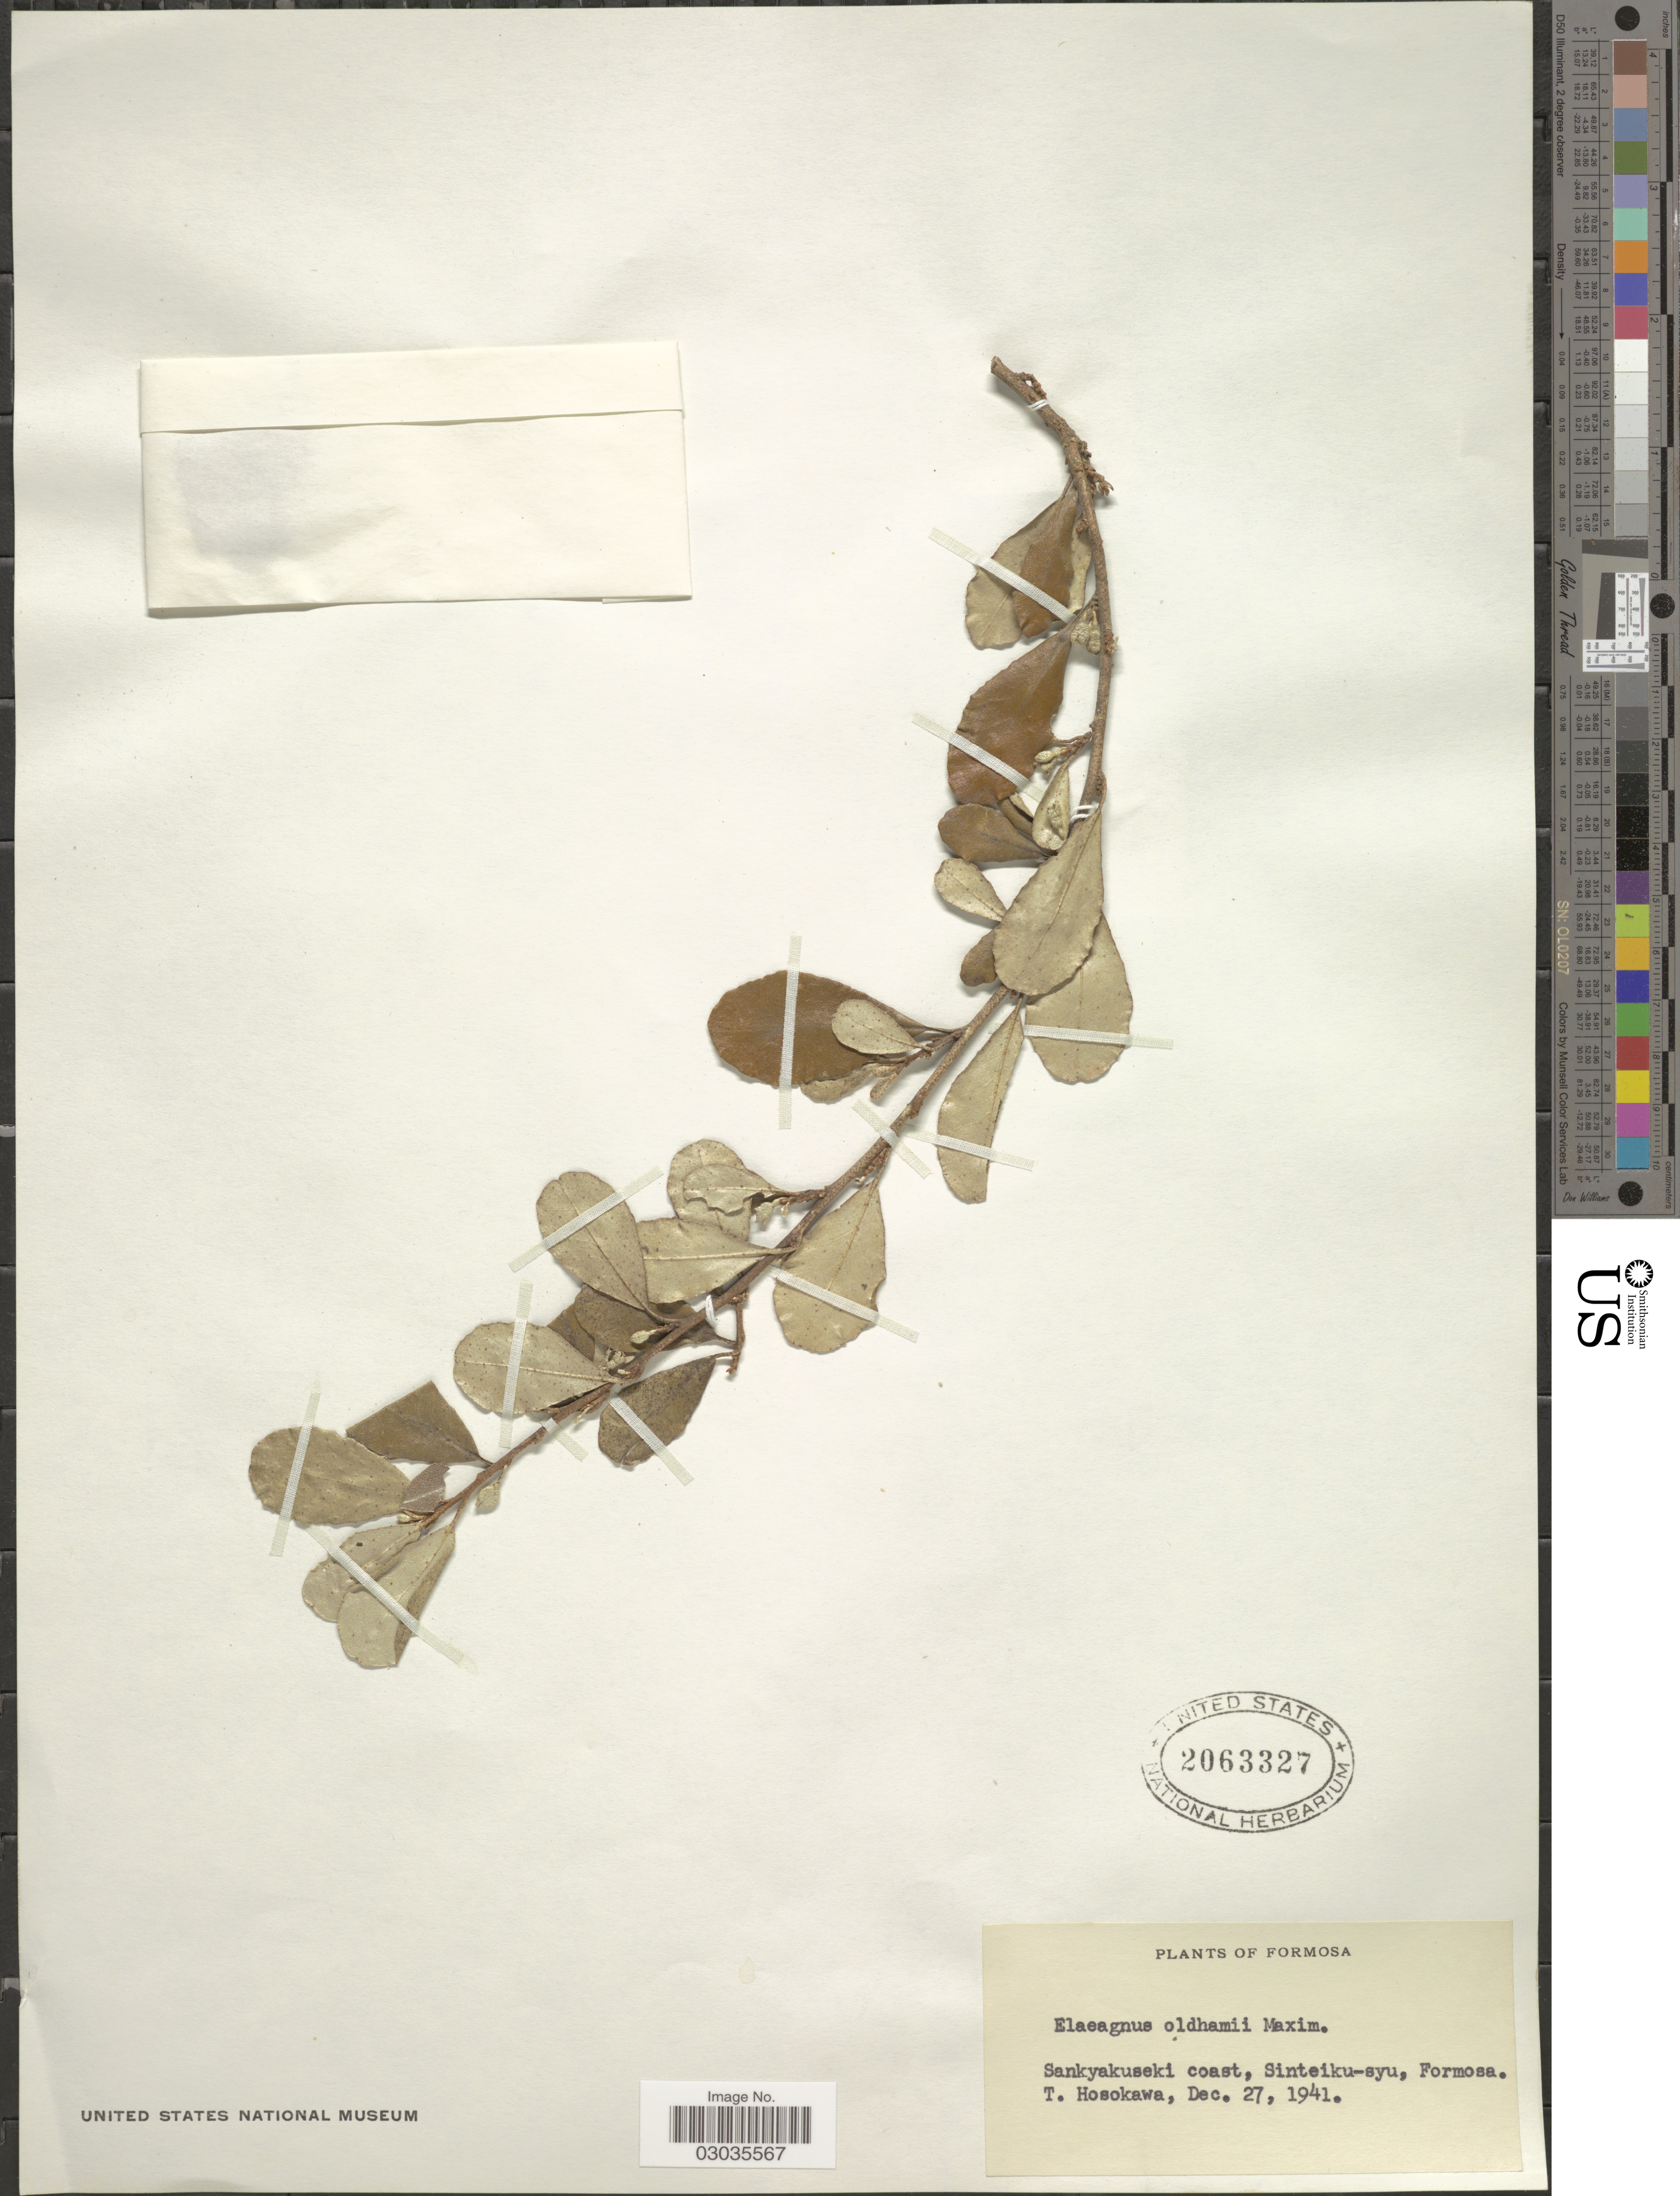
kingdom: Plantae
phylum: Tracheophyta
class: Magnoliopsida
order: Rosales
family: Elaeagnaceae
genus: Elaeagnus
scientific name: Elaeagnus oldhamii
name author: Maxim.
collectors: T. Hosokawa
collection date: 1941-12-27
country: Taiwan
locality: Sankyakuseki coast, Sinteiku-syu, Formosa.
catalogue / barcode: US 2063327